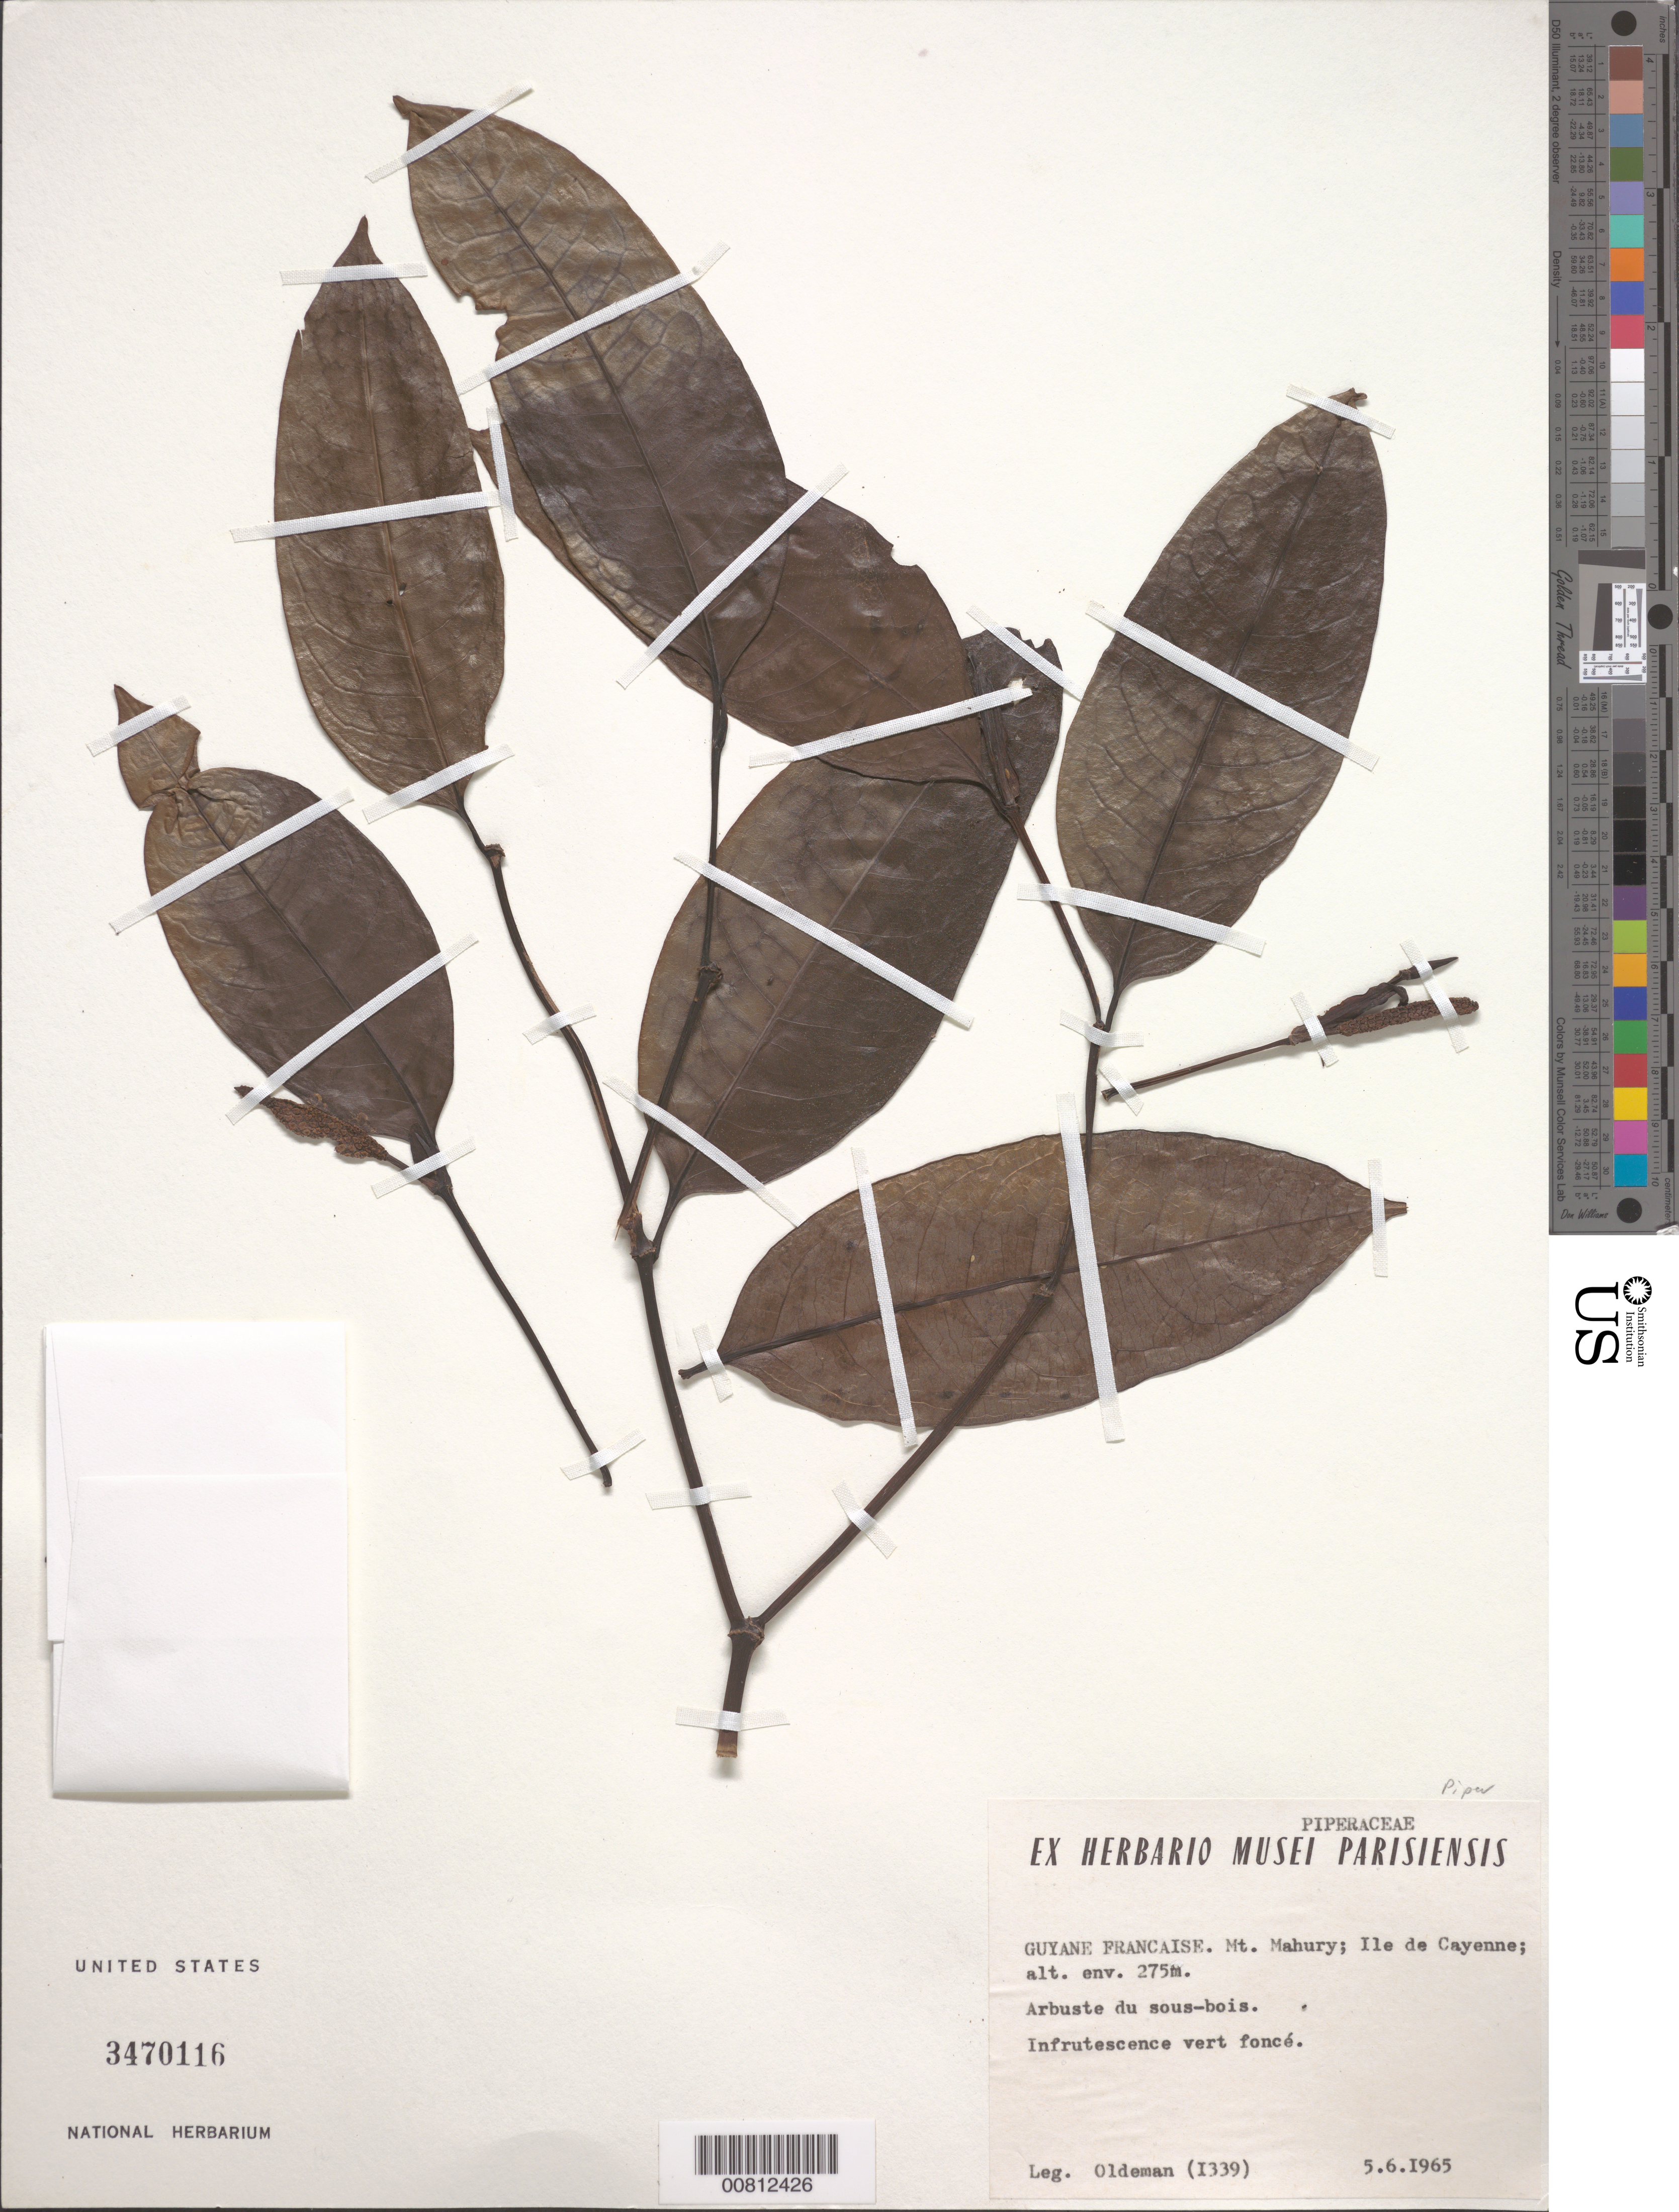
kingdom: Plantae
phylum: Tracheophyta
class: Magnoliopsida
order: Piperales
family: Piperaceae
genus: Peperomia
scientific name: Peperomia sp.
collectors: R. Oldeman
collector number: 1339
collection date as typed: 5-Jun-65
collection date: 1965-06-05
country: French Guiana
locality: Mt. Mahury; Ile de Cayenne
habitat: Arbuste du sous-bois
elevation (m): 275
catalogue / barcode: US 3470116